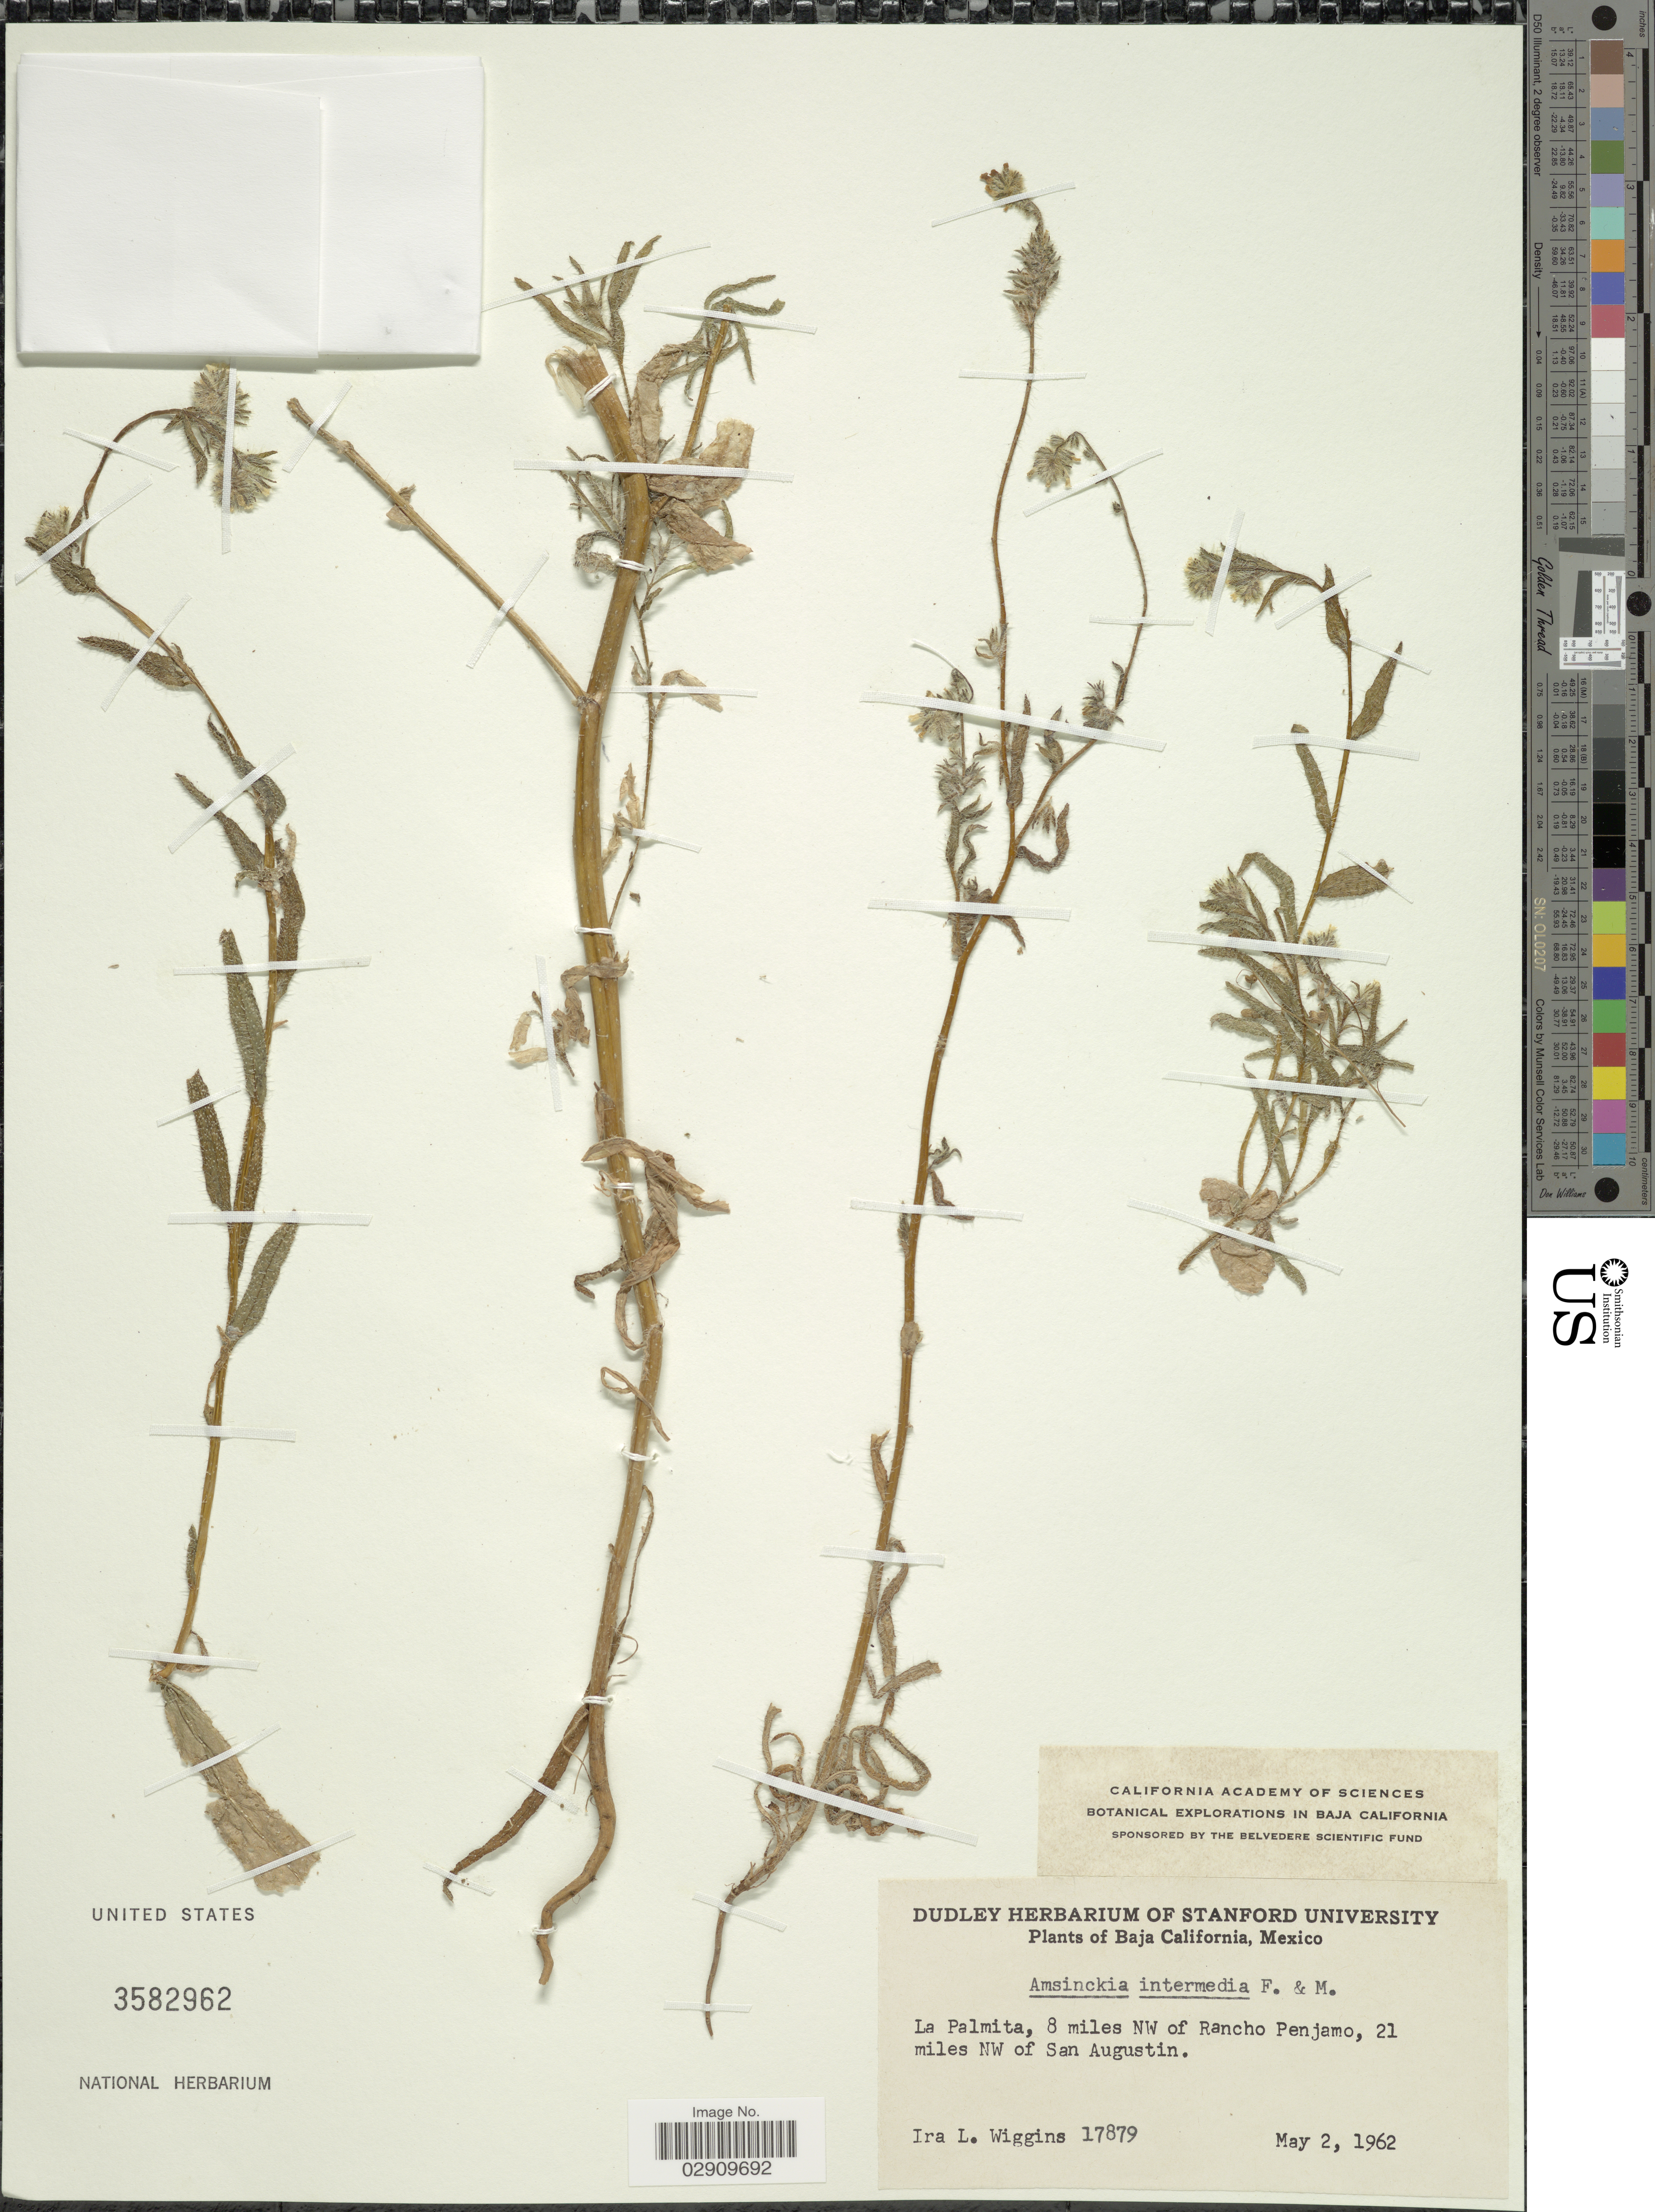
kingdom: Plantae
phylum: Tracheophyta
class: Magnoliopsida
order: Boraginales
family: Boraginaceae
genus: Amsinckia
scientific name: Amsinckia menziesii var. intermedia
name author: (Fisch. & C.A. Mey.) Ganders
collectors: I. L. Wiggins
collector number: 17879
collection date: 1962-05-02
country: Mexico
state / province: Baja California Norte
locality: La Palmita, 8 miles NW of Rancho Penjamo, 21 miles NW of San Augustin.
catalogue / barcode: US 3582962